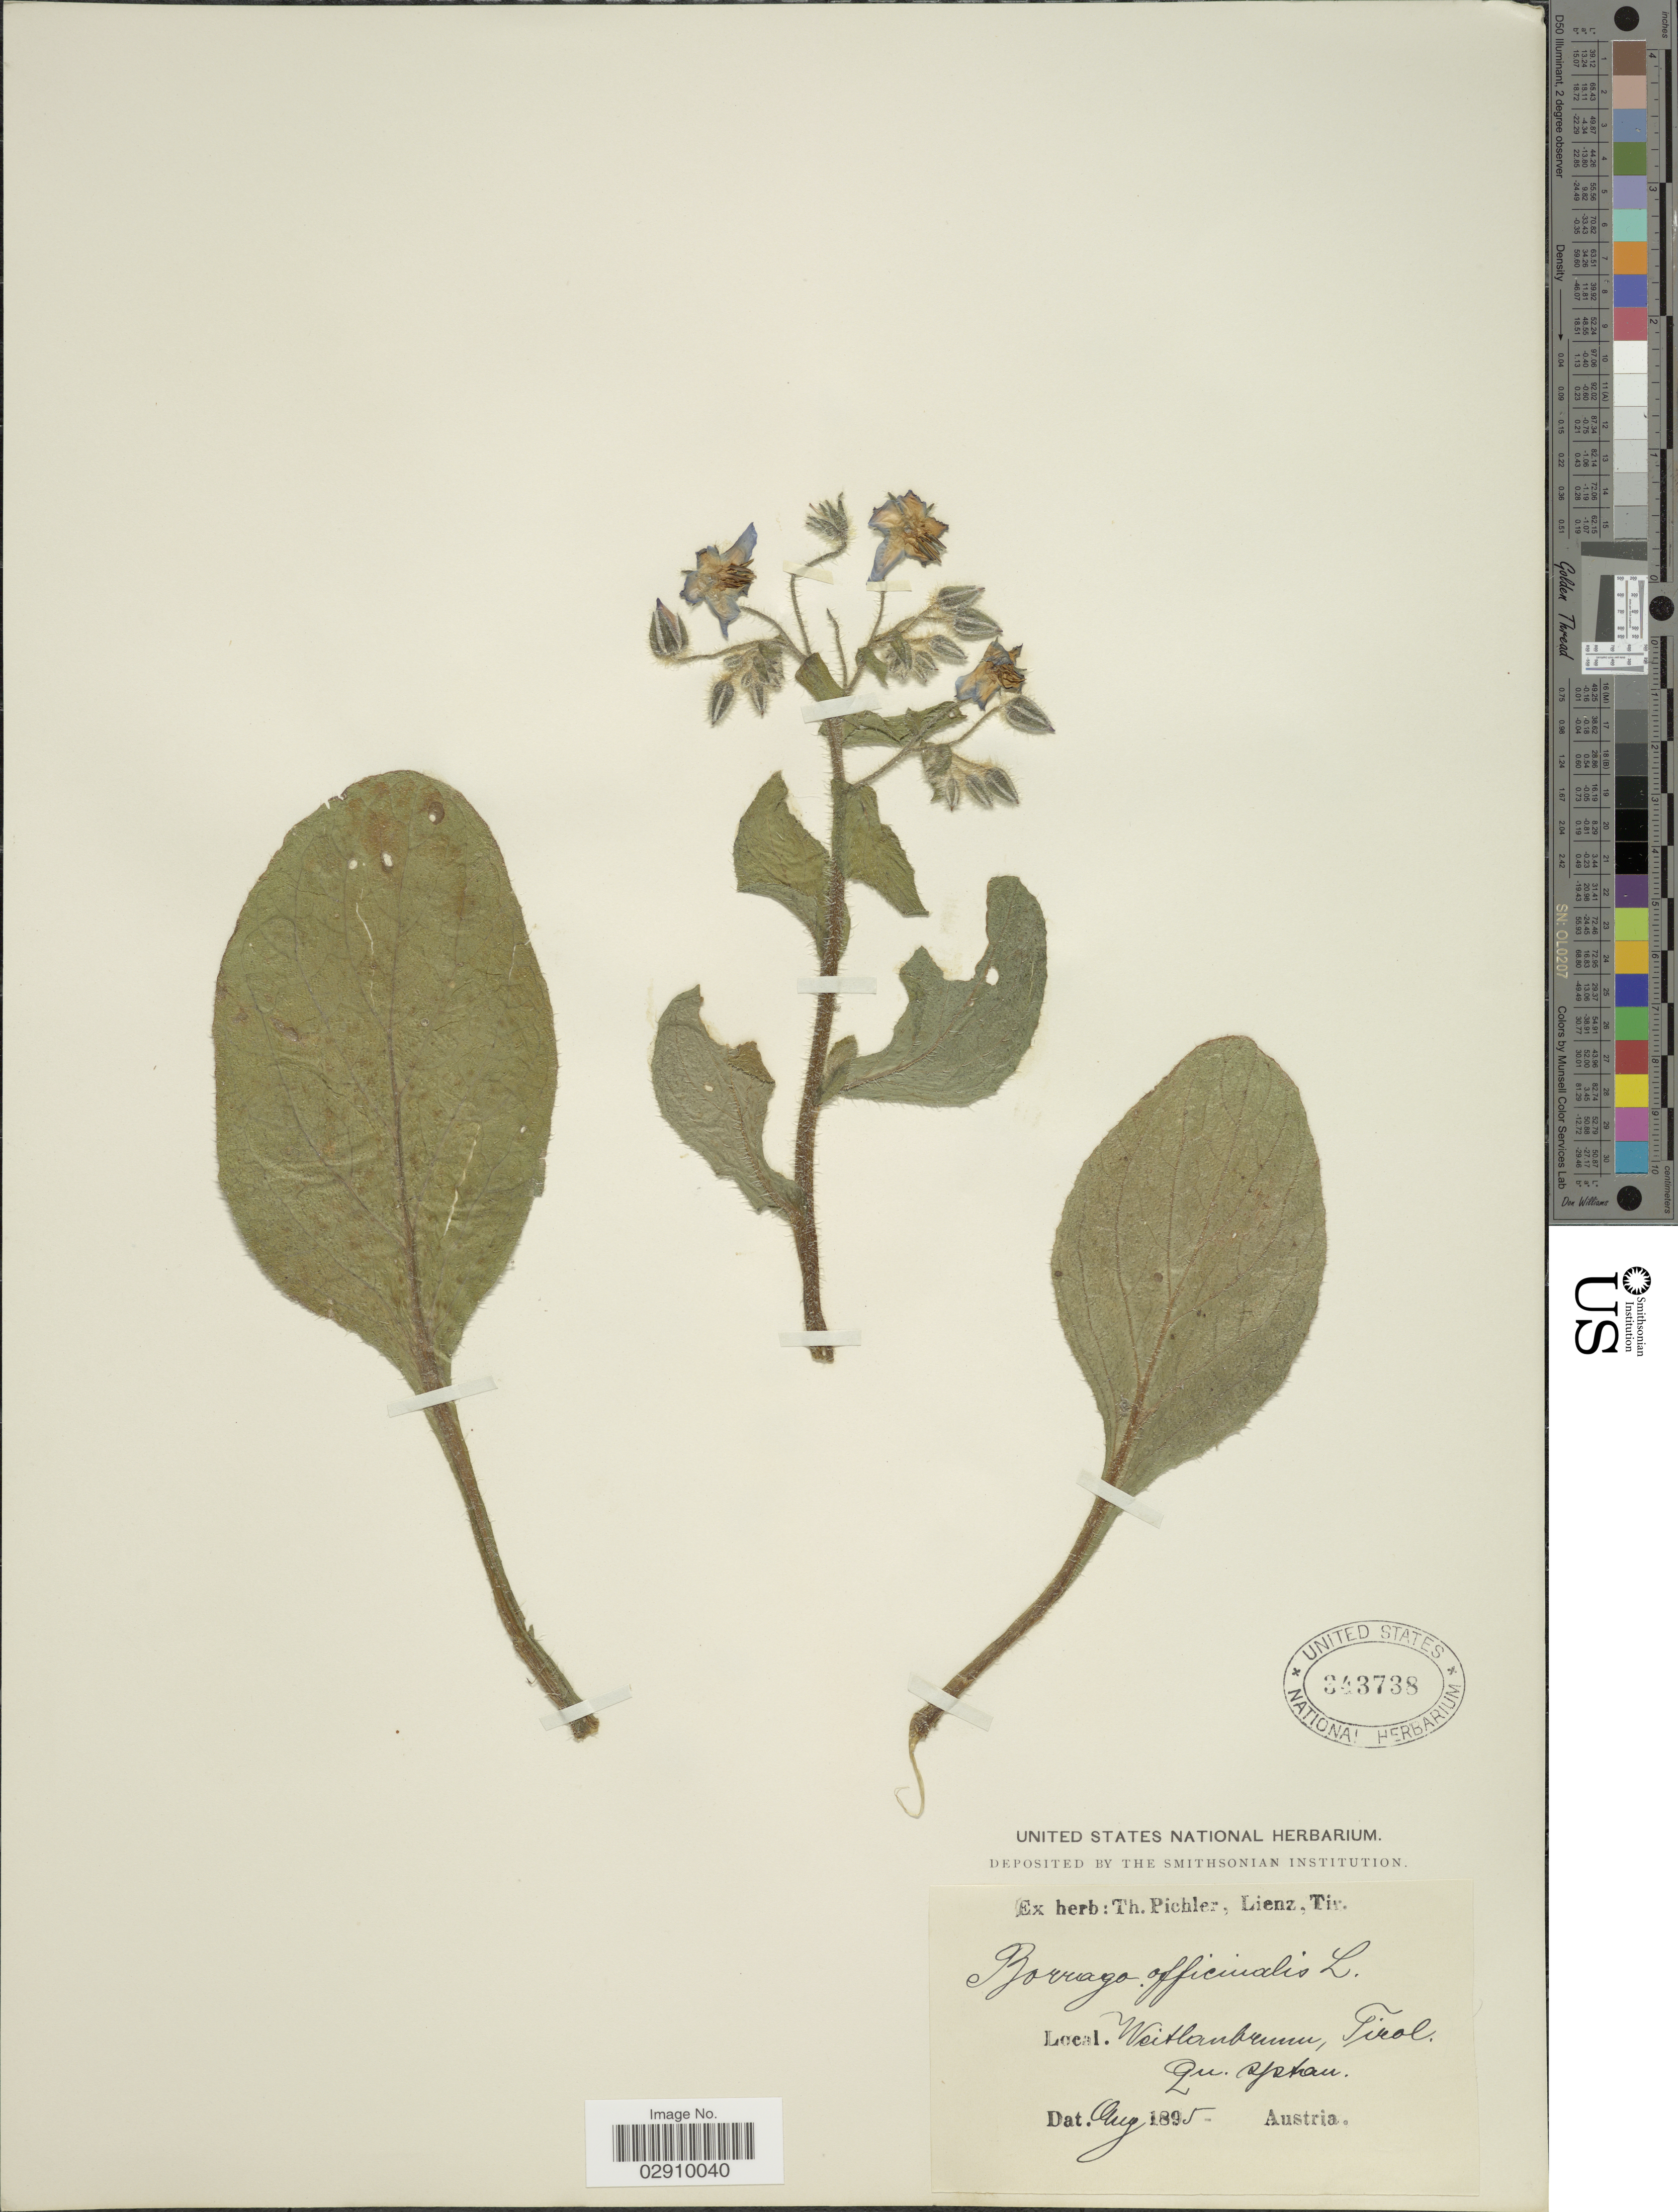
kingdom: Plantae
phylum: Tracheophyta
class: Magnoliopsida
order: Boraginales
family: Boraginaceae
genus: Borago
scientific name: Borago officinalis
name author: L.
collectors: ex herb. T. Pichler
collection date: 1895-08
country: Austria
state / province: Tirol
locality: Weitlanbrunn, Tirol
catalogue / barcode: US 343738